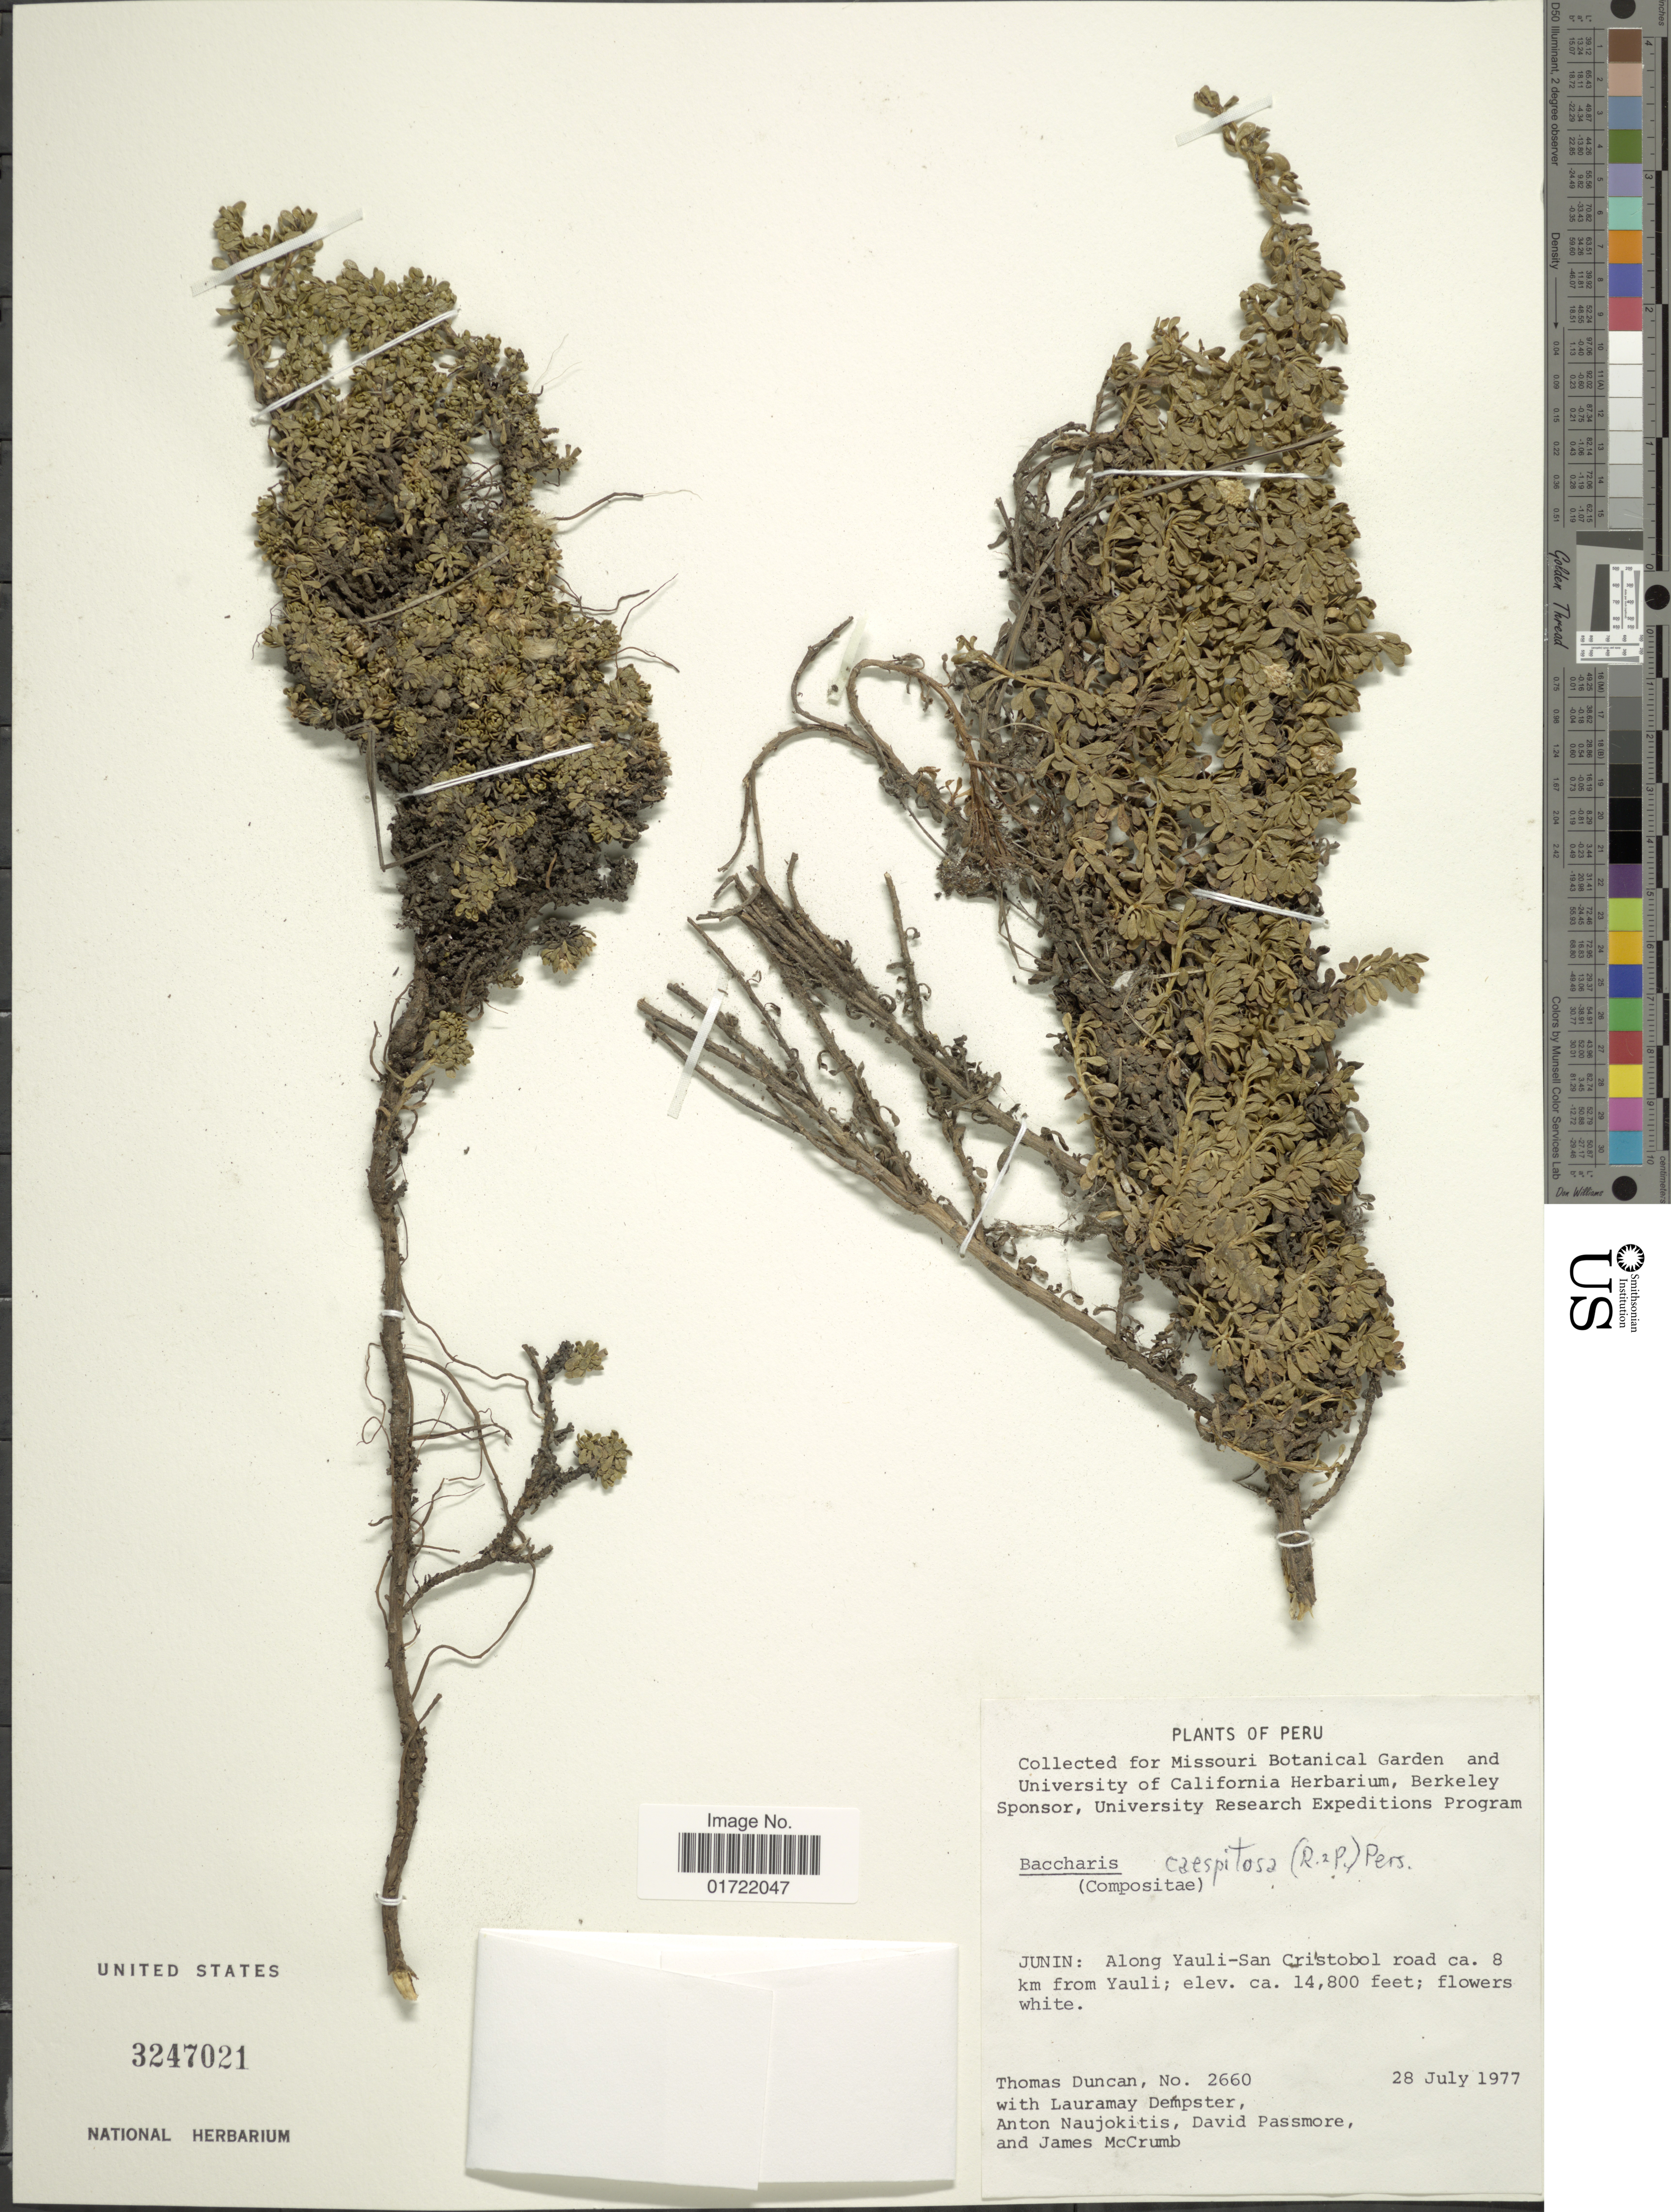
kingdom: Plantae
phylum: Tracheophyta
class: Magnoliopsida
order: Asterales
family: Asteraceae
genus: Baccharis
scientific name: Baccharis caespitosa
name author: (Ruiz & Pav.) Pers.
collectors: T. Duncan, L. T. Dempster, A. Naujokitis, d. Passmore & J. McCrumb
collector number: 2660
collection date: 1977-07-28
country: Peru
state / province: Junín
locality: Along Yauli-San Cristobol road ca. 8 km from Yauli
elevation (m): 4511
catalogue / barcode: US 3247021